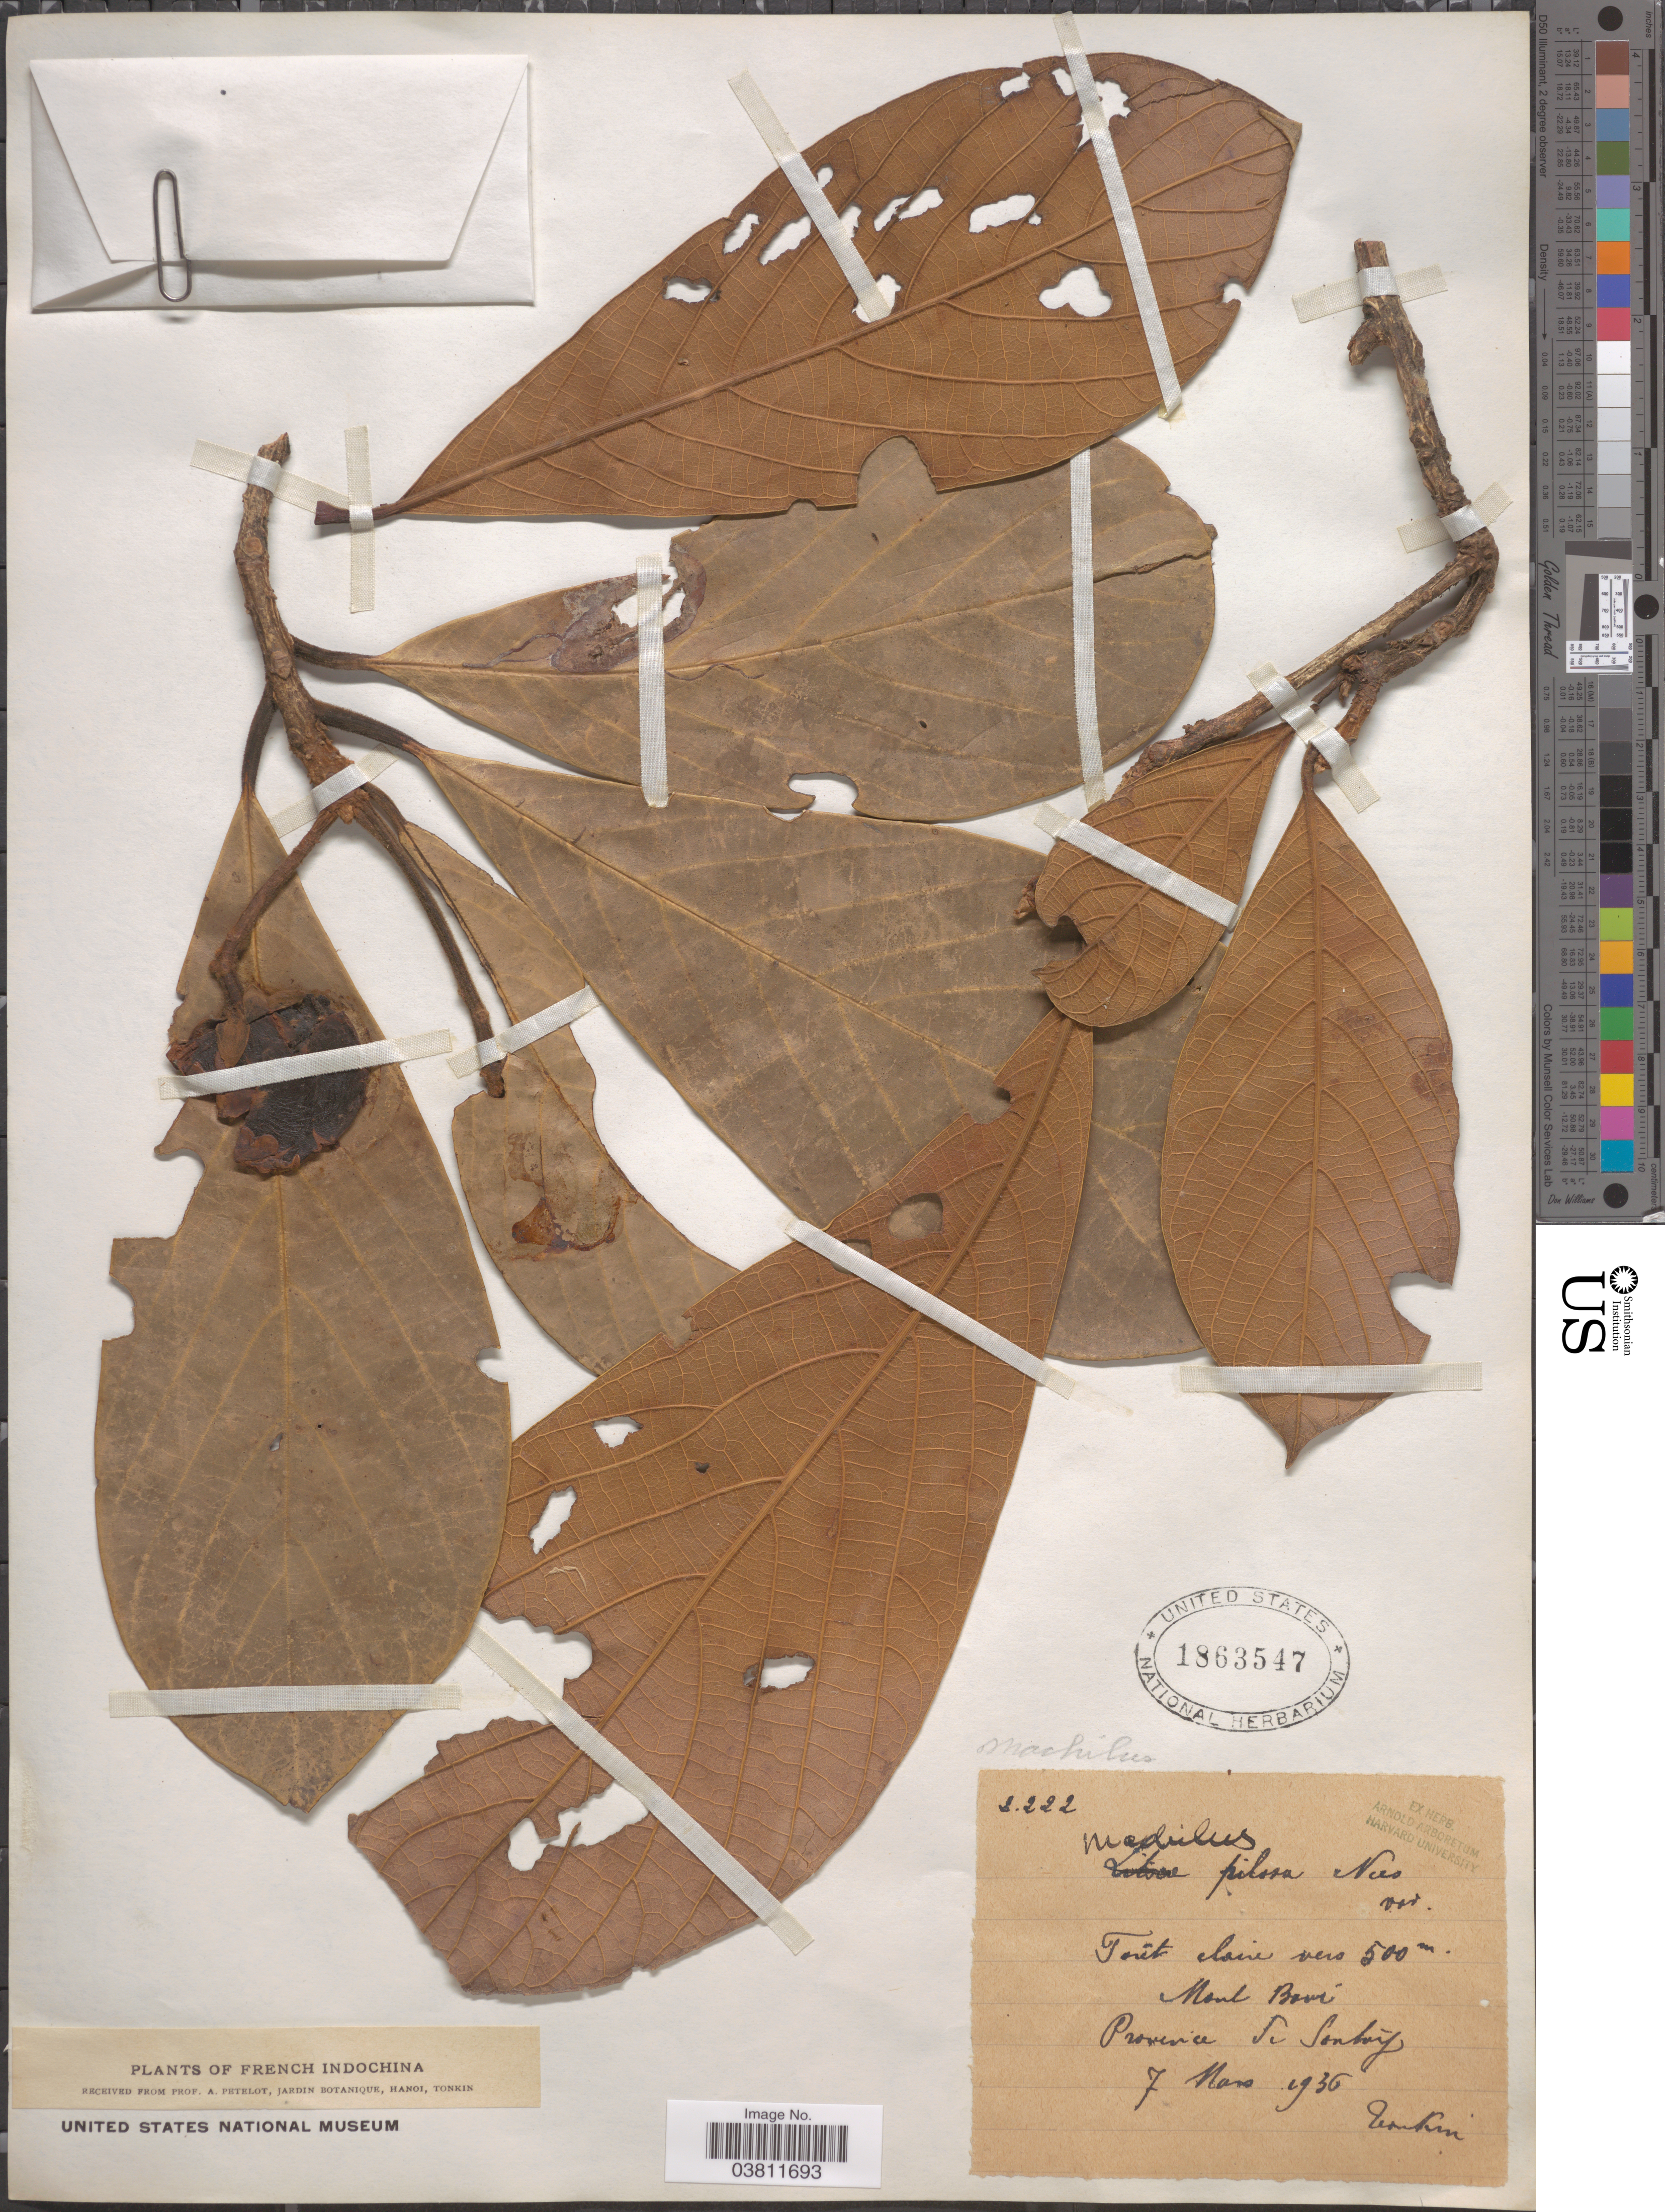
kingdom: Plantae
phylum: Tracheophyta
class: Magnoliopsida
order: Laurales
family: Lauraceae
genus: Machilus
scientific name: Machilus pilosa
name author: (Lour.) Nees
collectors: P. A. Pételot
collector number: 2222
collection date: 1936-03-07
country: Vietnam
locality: French Indochina. Mont Bavi. Province de Sontáy.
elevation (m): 500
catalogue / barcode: US 1863547